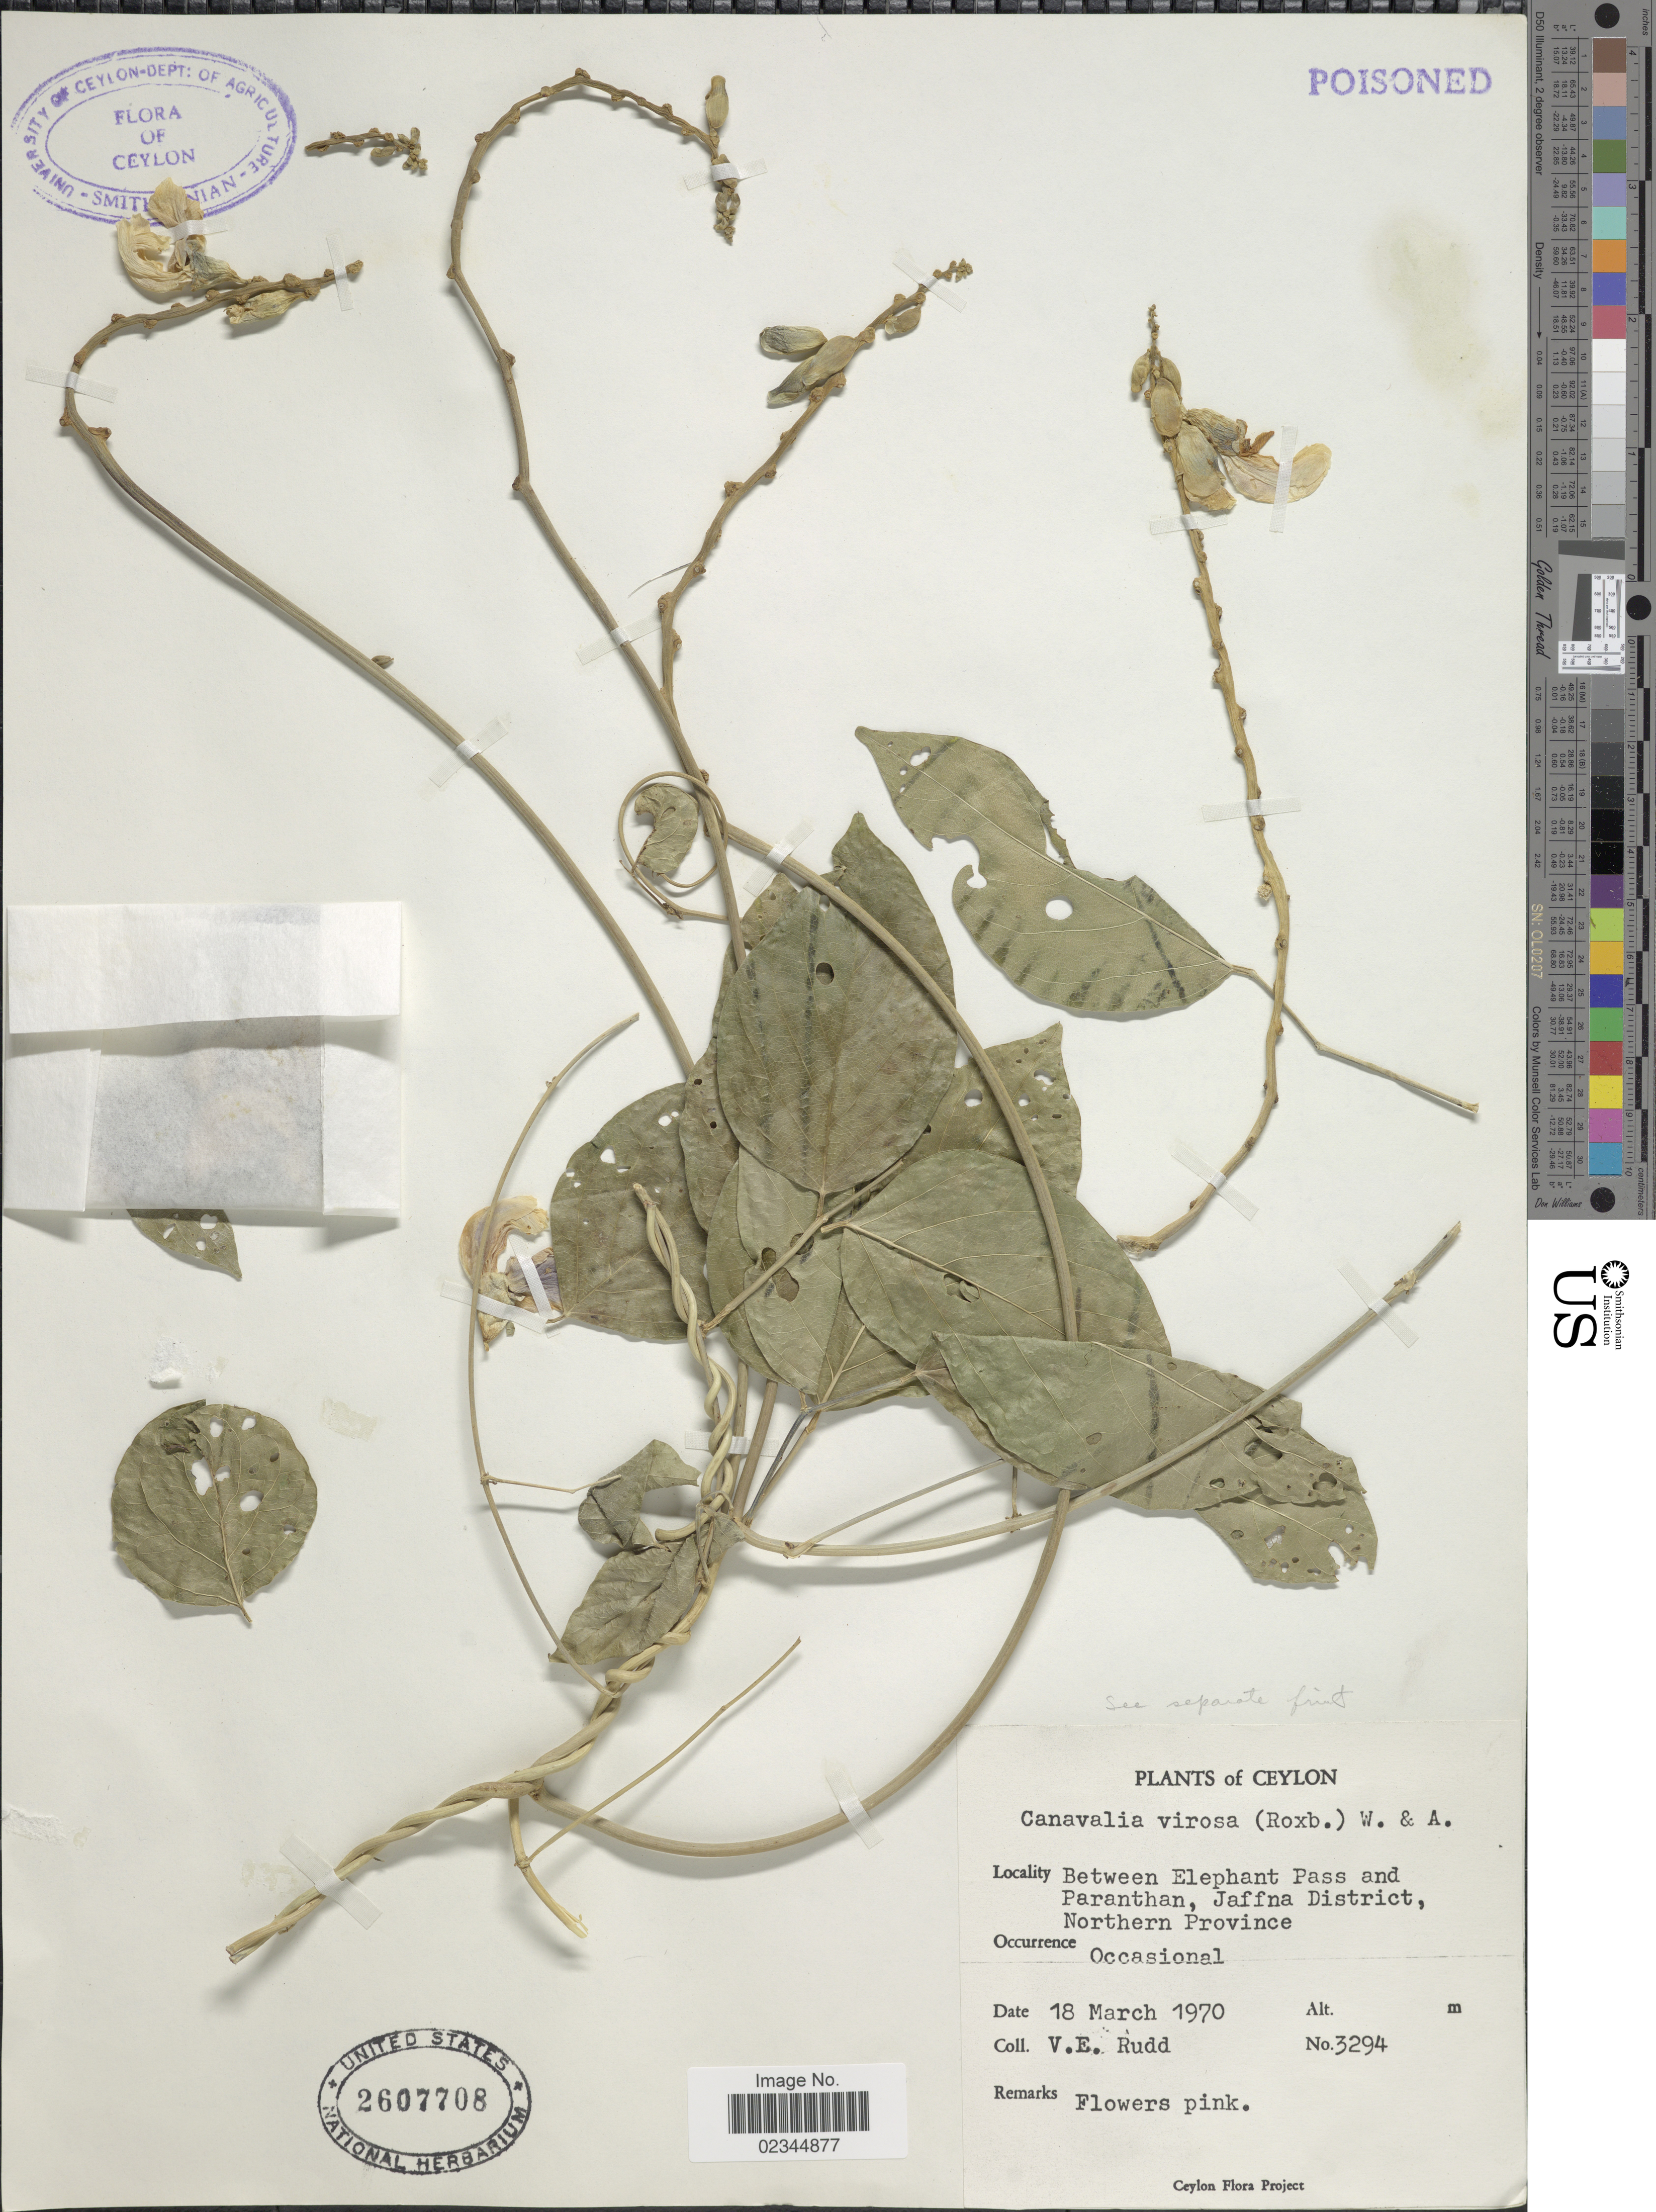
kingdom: Plantae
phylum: Tracheophyta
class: Magnoliopsida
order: Fabales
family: Fabaceae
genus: Canavalia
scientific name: Canavalia virosa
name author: (Roxb.) Wight & Arn.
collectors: V. E. Rudd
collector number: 3294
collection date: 1970-03-18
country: Sri Lanka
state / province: Northern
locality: Ceylon, between Elephant Pass and Paranthan, Jaffna District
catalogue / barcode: US 2607708